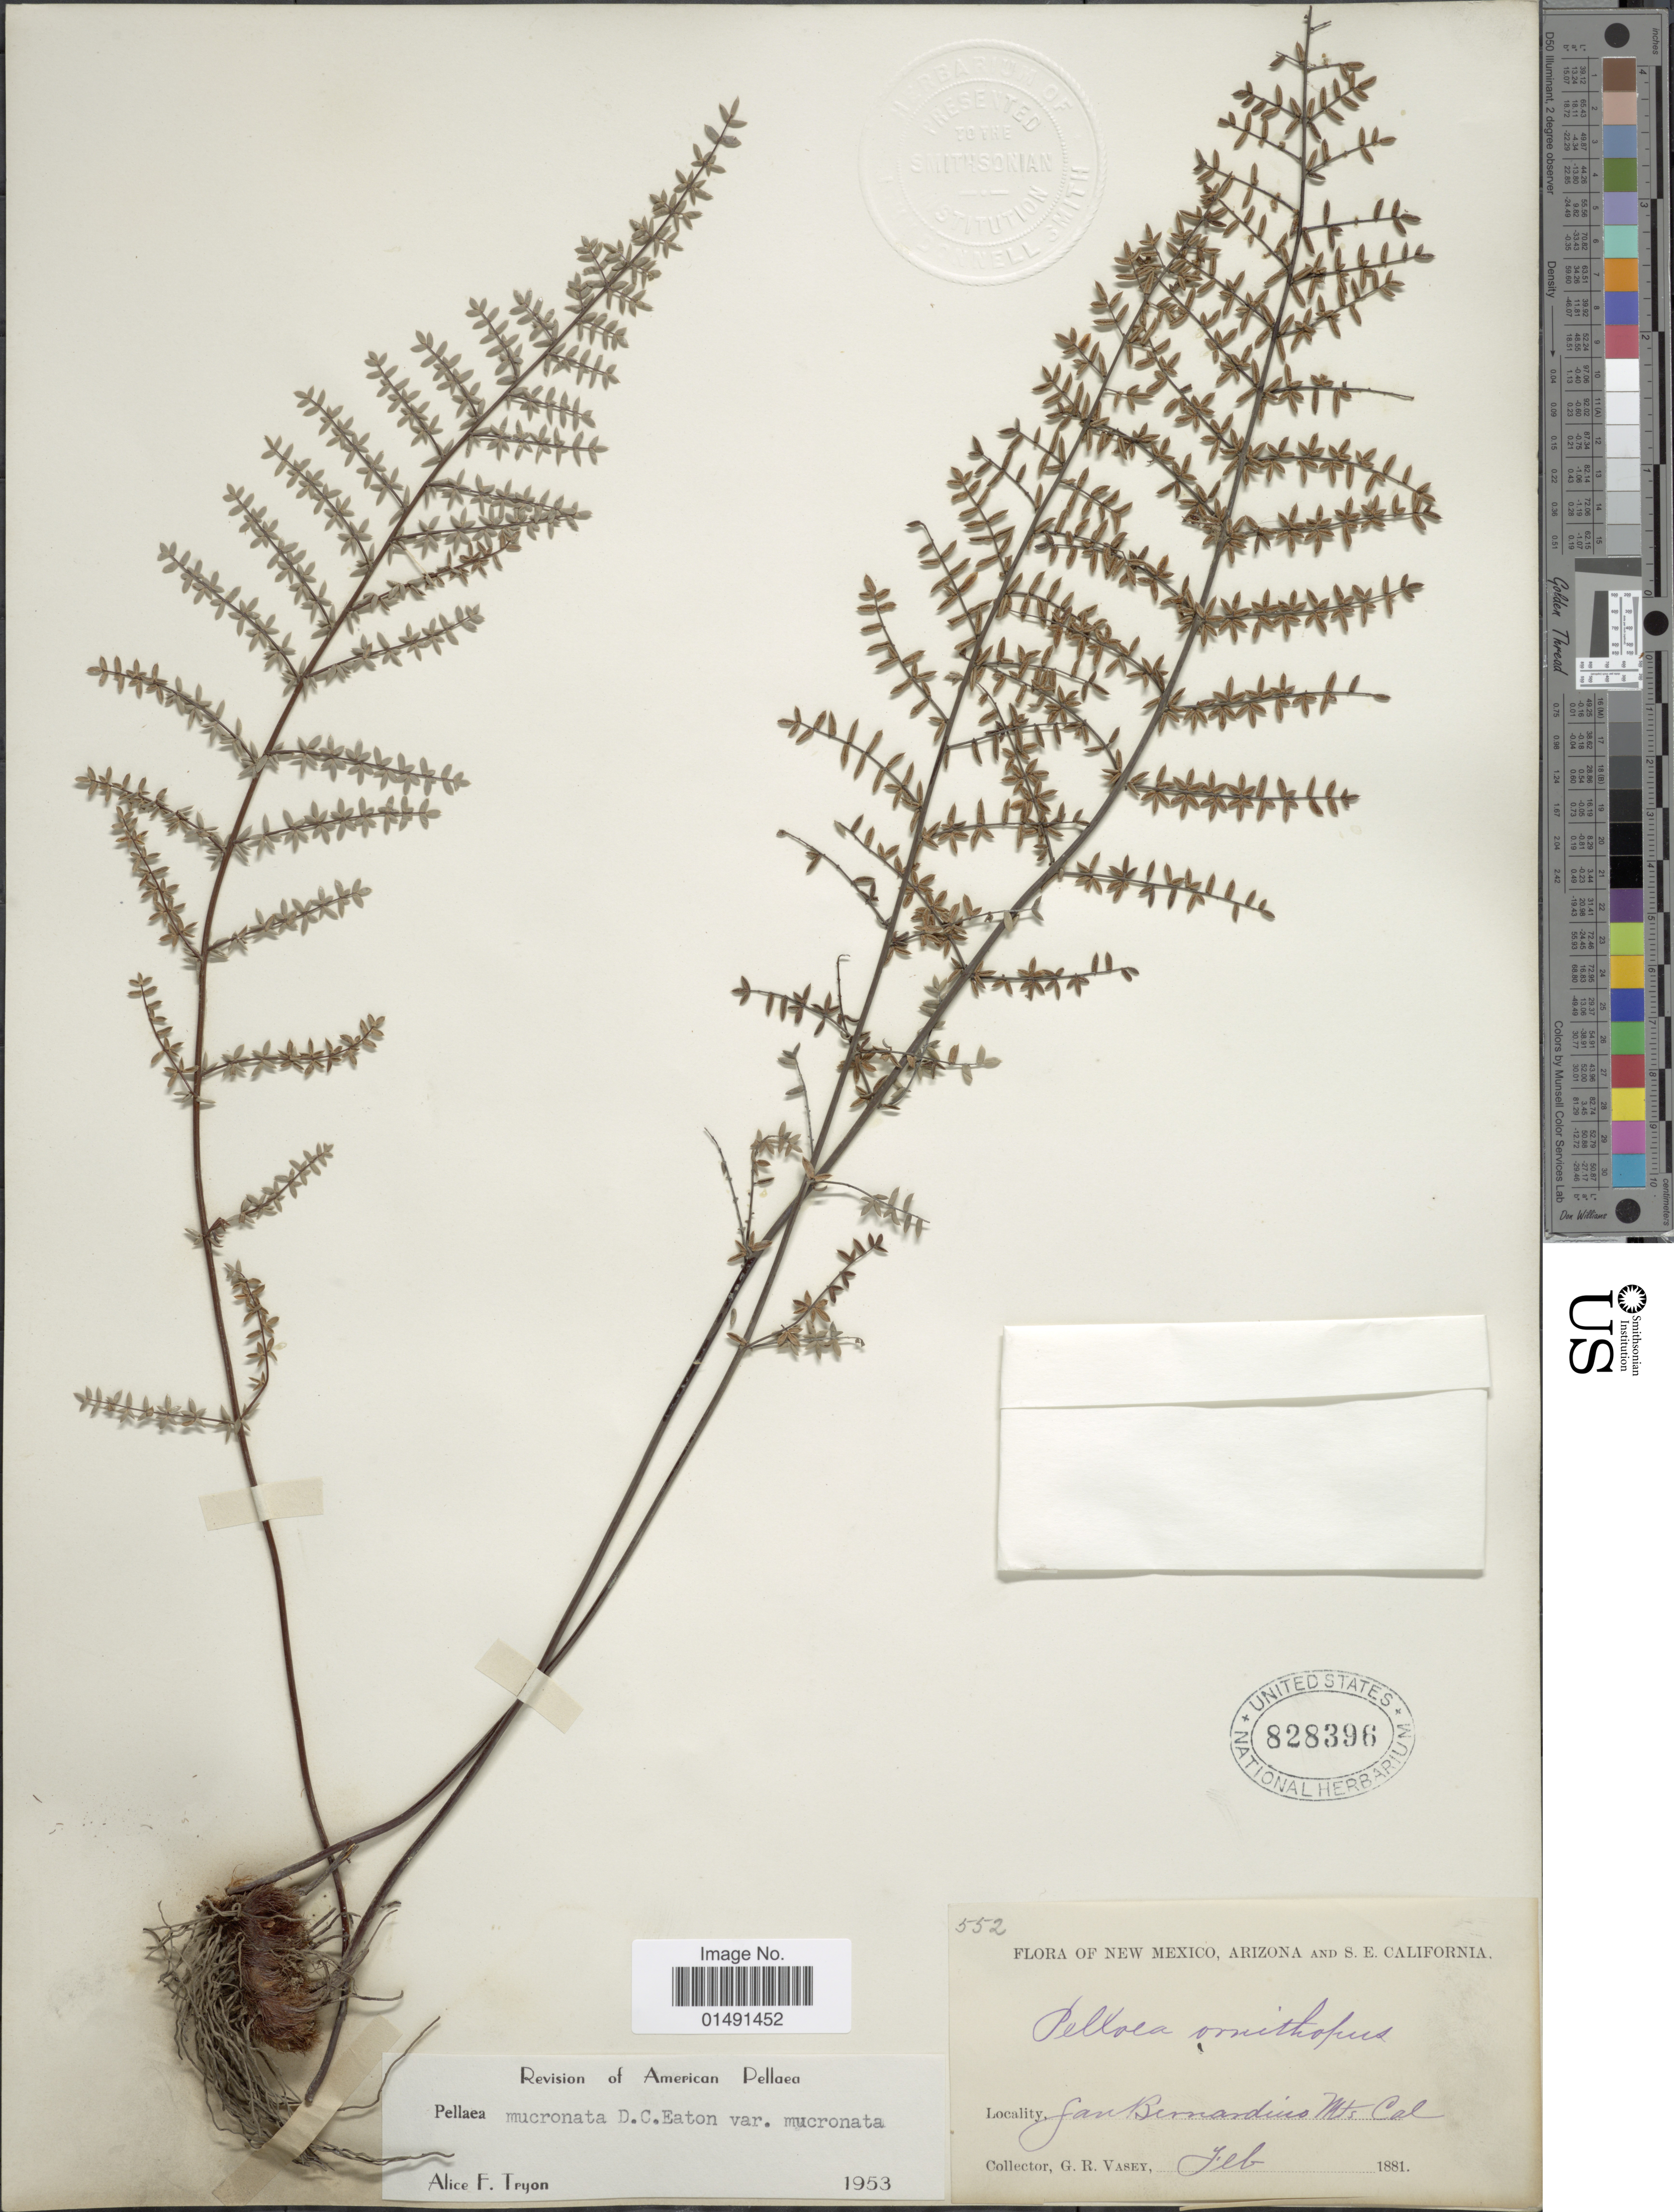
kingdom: Plantae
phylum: Tracheophyta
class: Polypodiopsida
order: Polypodiales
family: Pteridaceae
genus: Pellaea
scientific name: Pellaea mucronata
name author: (D.C. Eaton) D.C. Eaton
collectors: G. R. Vasey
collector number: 552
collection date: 1881-02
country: United States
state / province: California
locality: S.E. California, San Bernandino Mts Cal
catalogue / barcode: US 828396